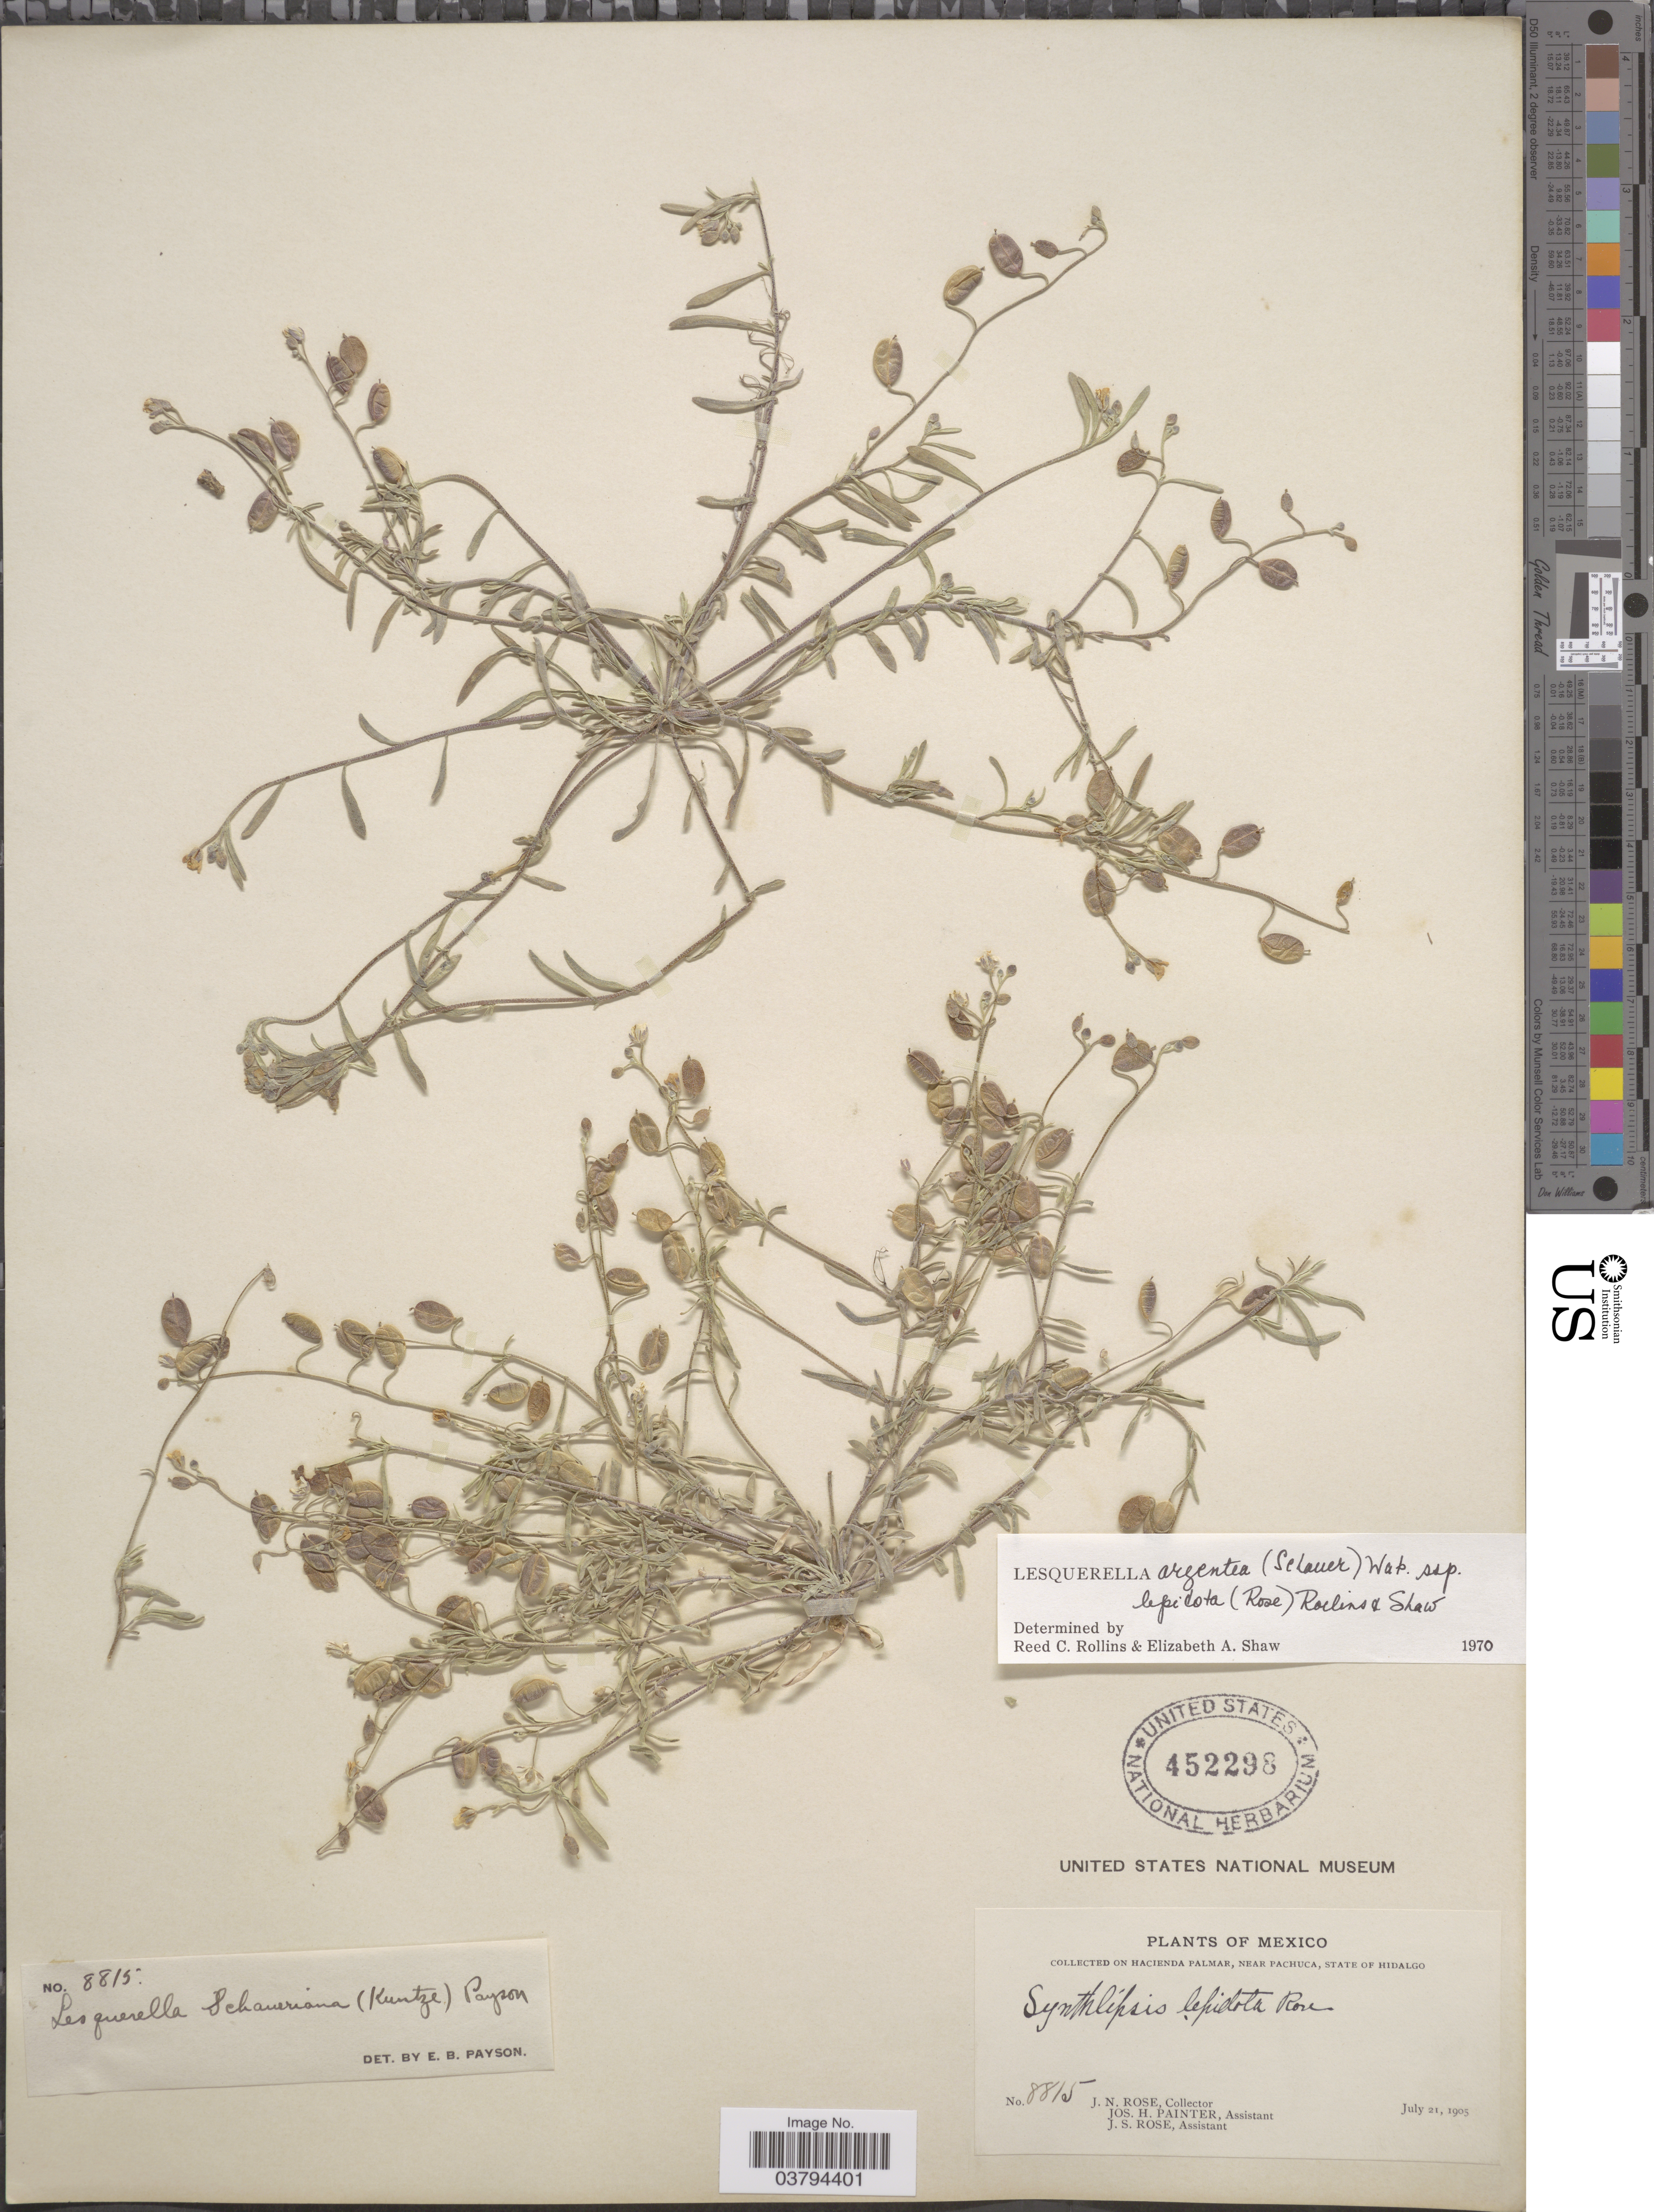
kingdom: Plantae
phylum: Tracheophyta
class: Magnoliopsida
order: Brassicales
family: Brassicaceae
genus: Lesquerella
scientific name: Lesquerella schaueriana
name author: (Kuntze) Payson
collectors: J. N. Rose, J. H. Painter & J. S. Rose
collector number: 8815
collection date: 1905-07-21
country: Mexico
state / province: Hidalgo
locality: Hacienda Palmar, near Pachuca, State of Hidalgo.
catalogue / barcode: US 452298